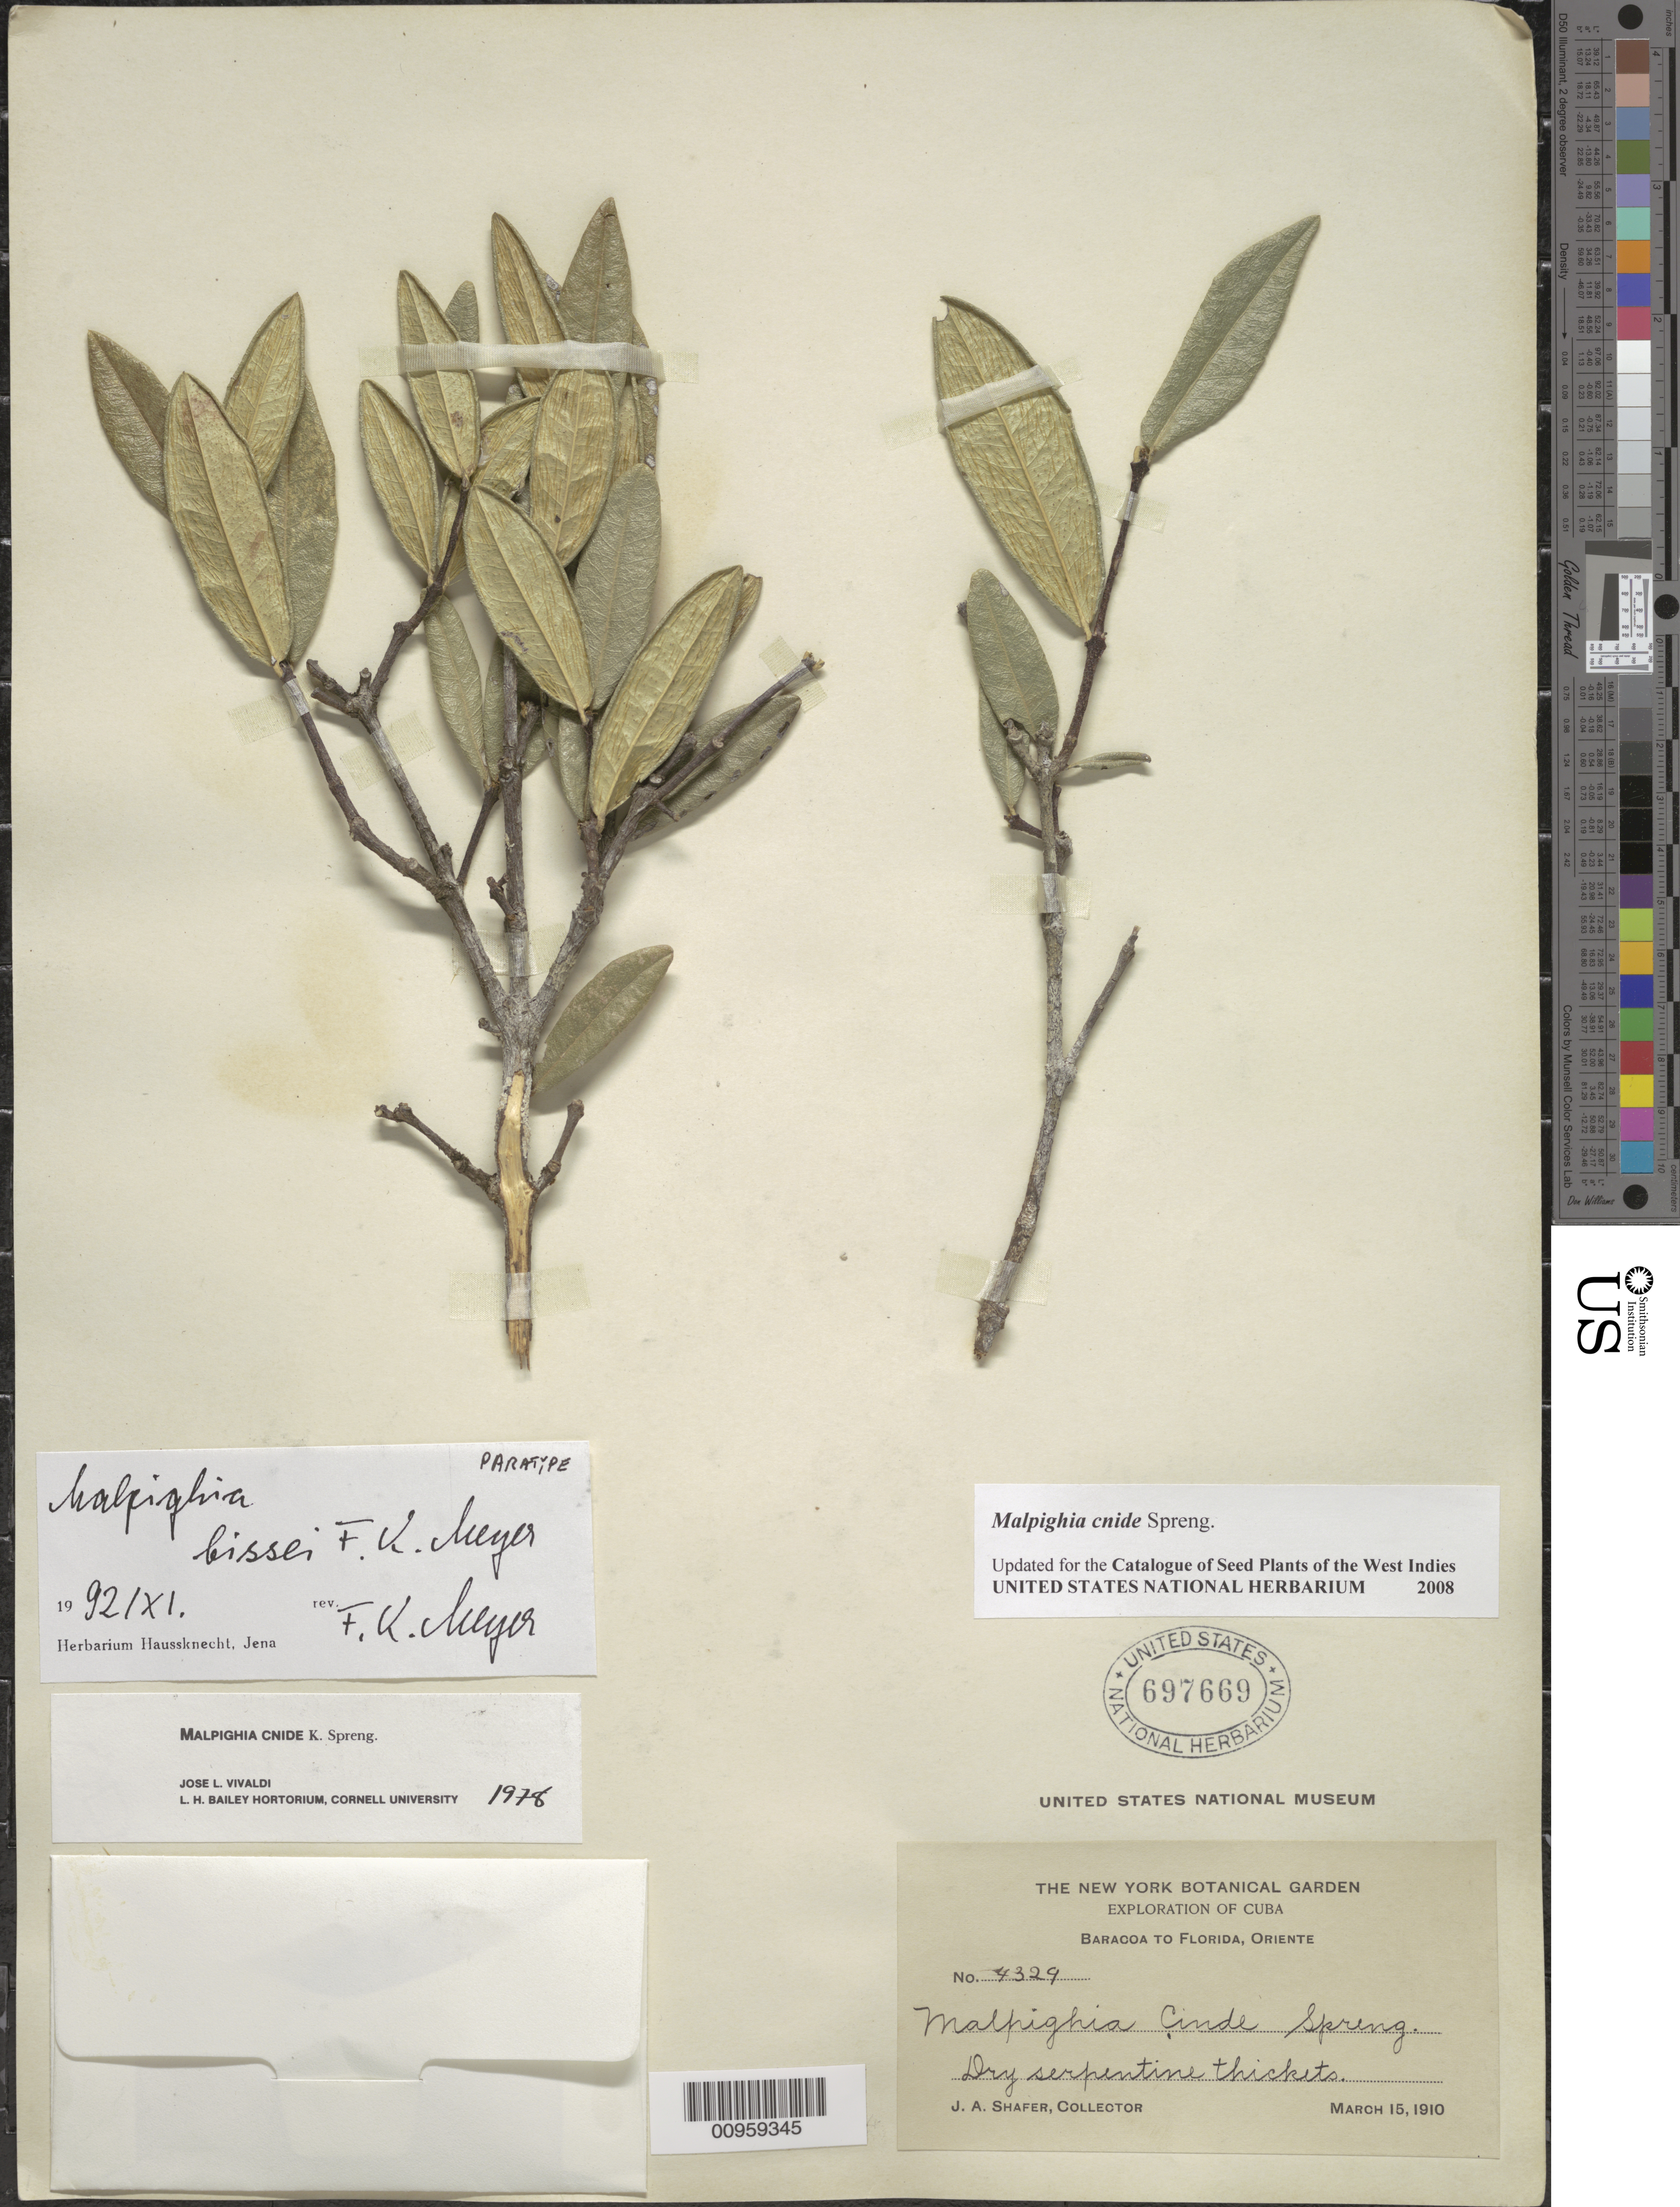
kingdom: Plantae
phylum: Tracheophyta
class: Magnoliopsida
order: Malpighiales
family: Malpighiaceae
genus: Malpighia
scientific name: Malpighia cnide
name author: Spreng.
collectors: J. A. Shafer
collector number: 4329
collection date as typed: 15 Mar 1910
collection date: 1910-03-15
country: Cuba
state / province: Guantanamo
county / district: Dry forest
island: Cuba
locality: Baracoa to Florida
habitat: Dry serpentine thickets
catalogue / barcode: US 697669